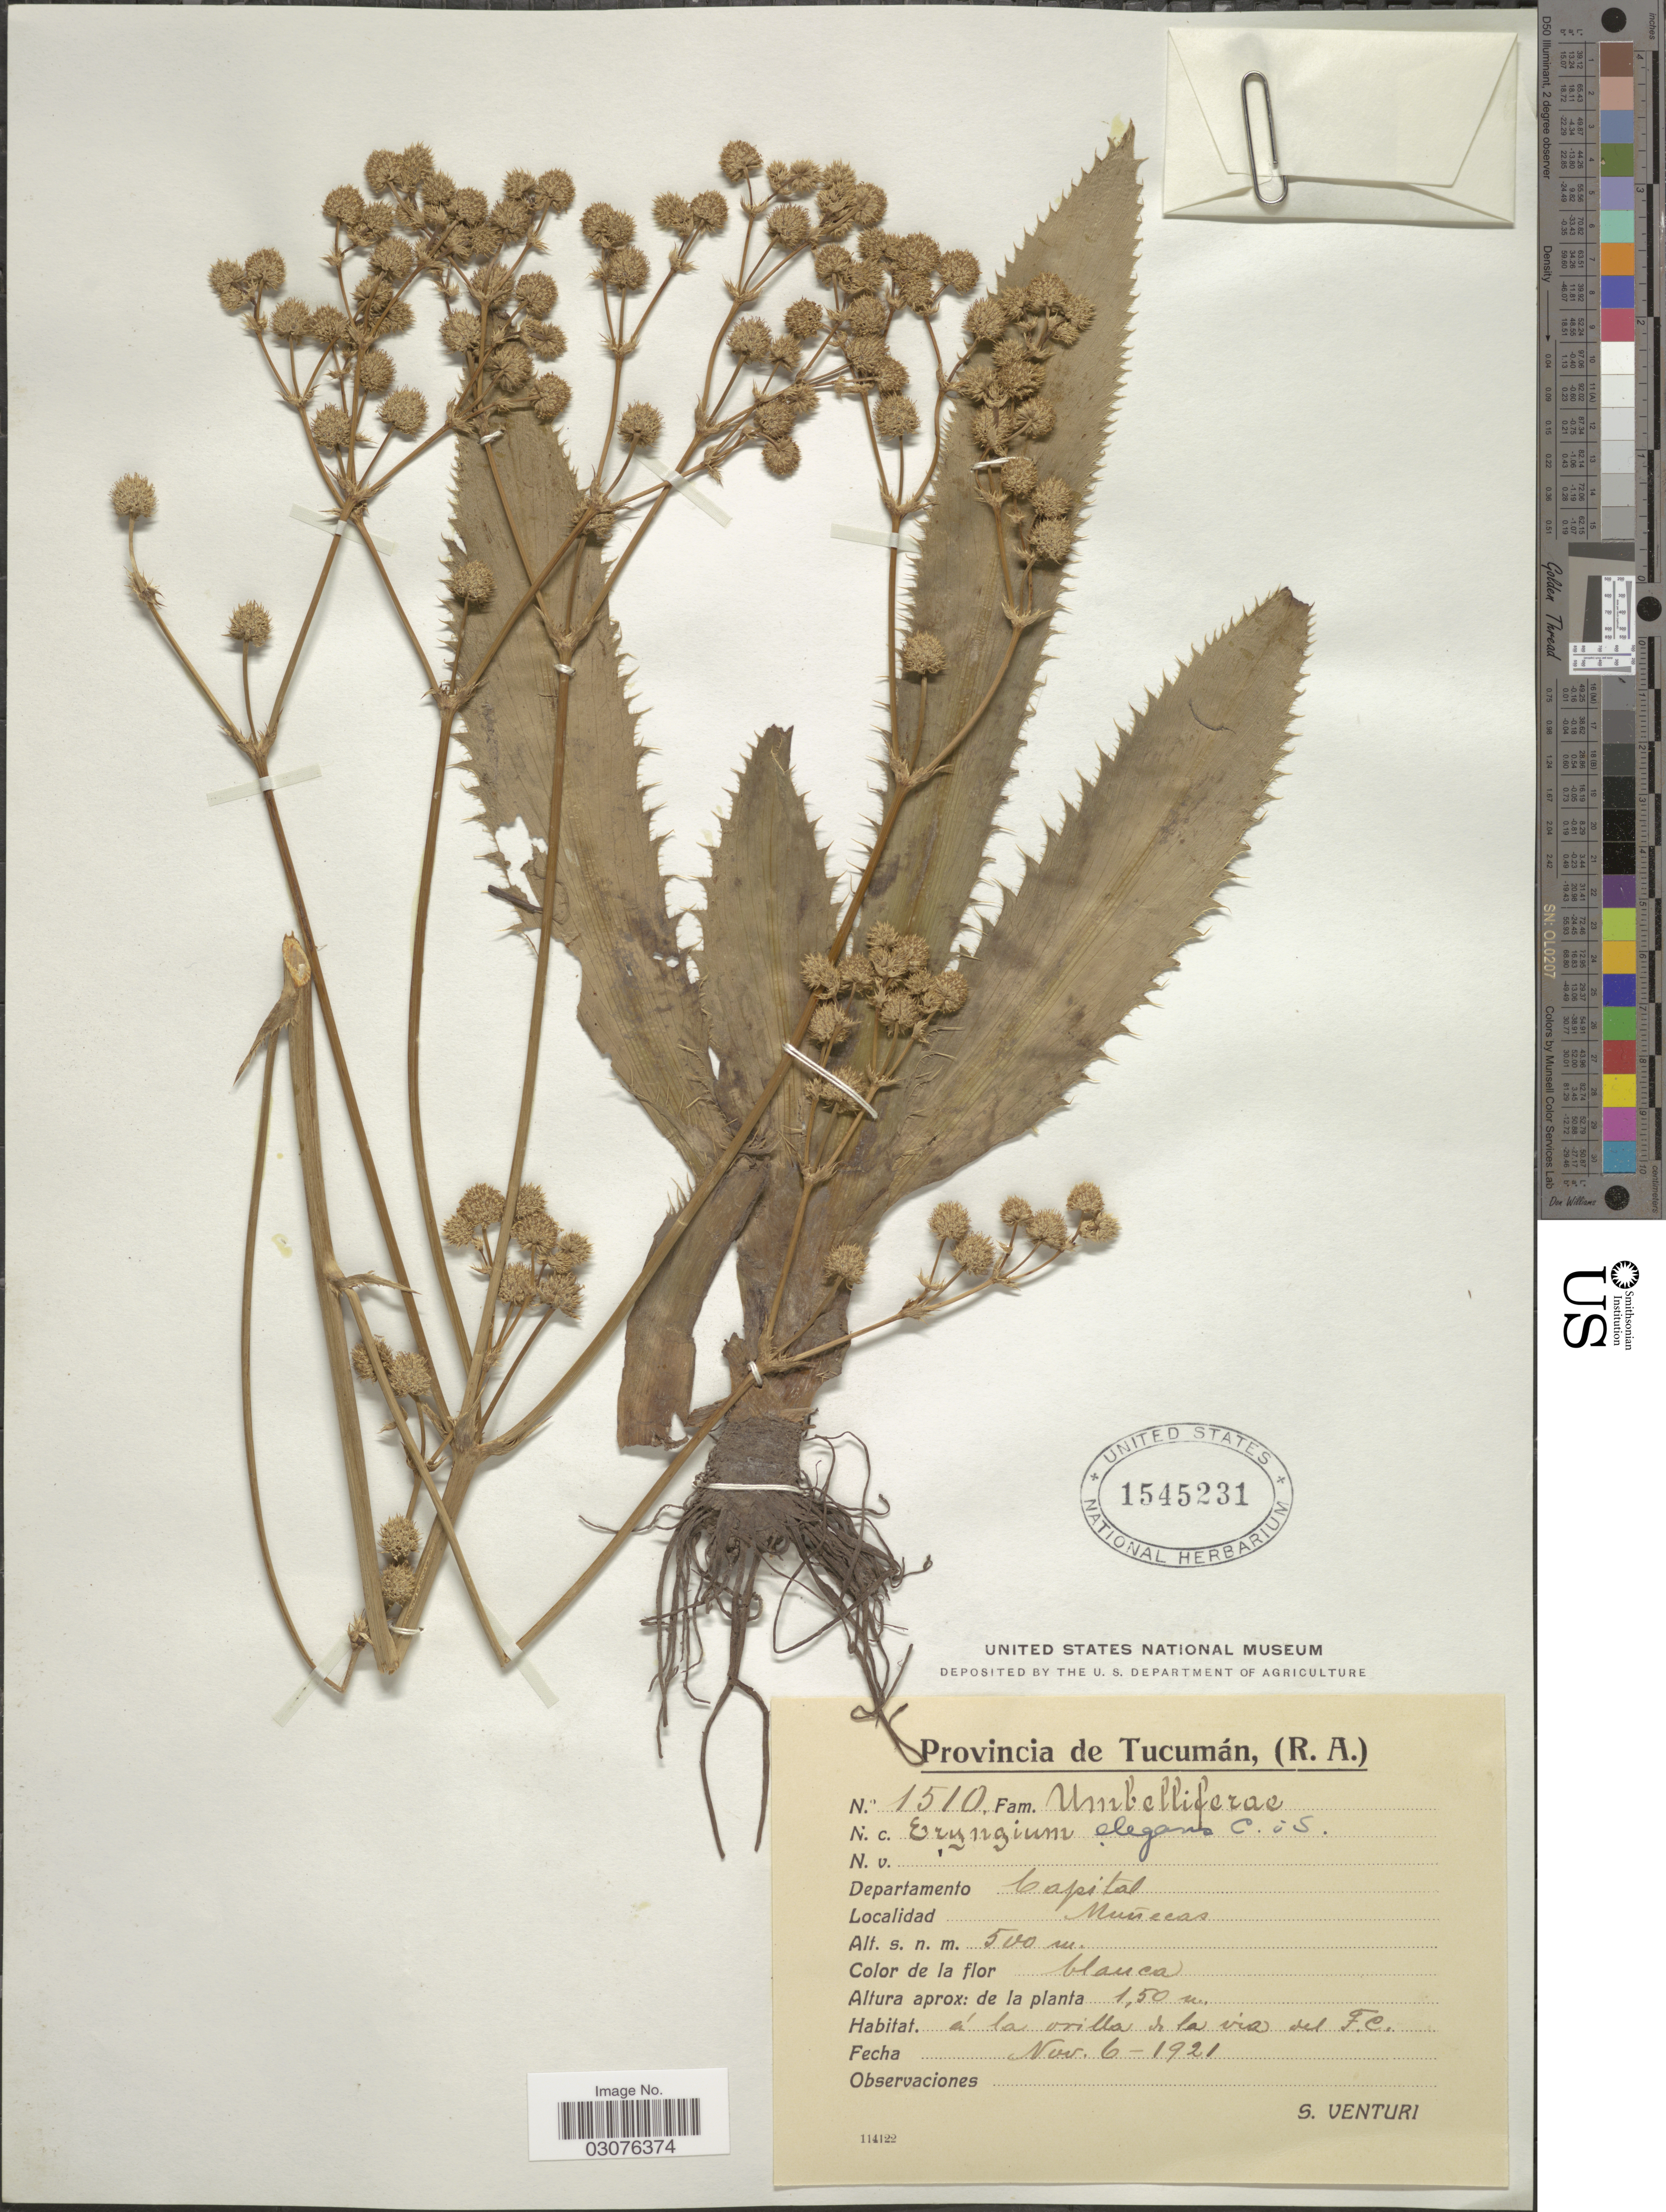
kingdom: Plantae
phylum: Tracheophyta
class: Magnoliopsida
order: Apiales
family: Apiaceae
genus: Eryngium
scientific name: Eryngium elegans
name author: Cham. ex Schltdl.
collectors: S. Venturi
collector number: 1510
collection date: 1921-11-06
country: Argentina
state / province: Tucuman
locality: Departamento Capital. Muñecas.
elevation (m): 500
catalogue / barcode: US 1545231